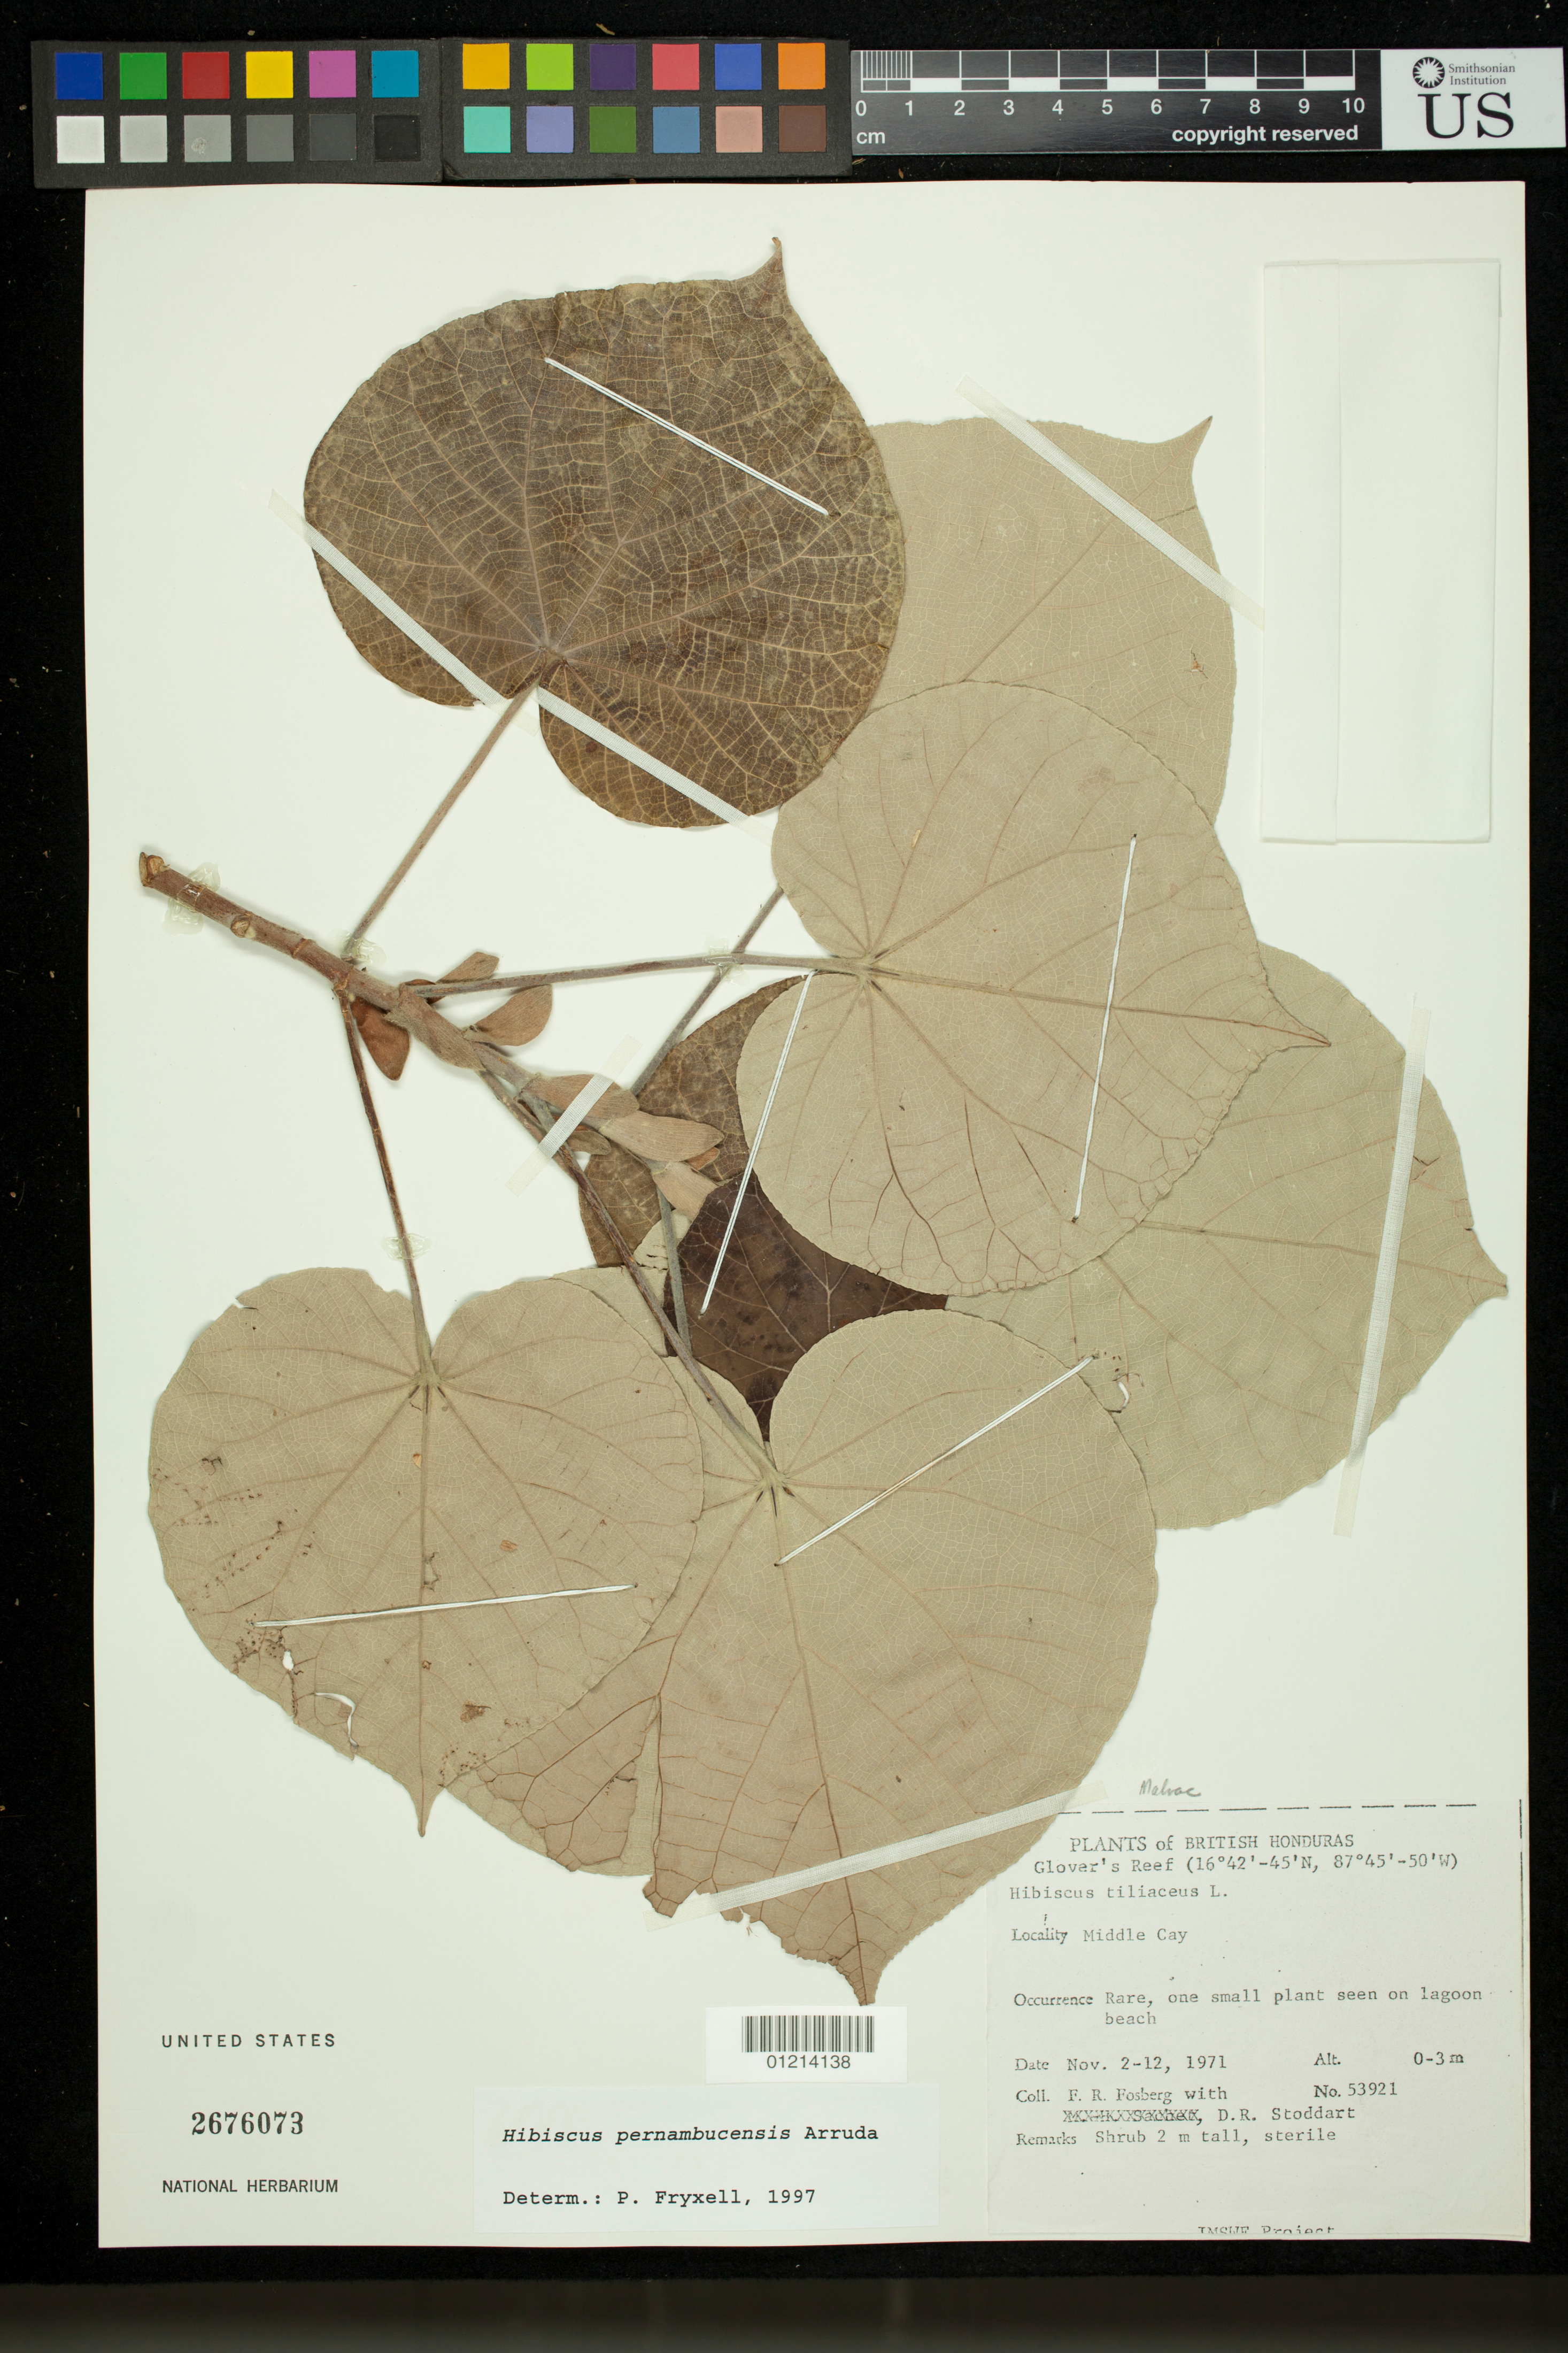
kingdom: Plantae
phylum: Tracheophyta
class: Magnoliopsida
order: Malvales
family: Malvaceae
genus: Talipariti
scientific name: Talipariti tiliaceum var. pernambucense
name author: (Arruda) Fryxell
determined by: Dorr, Laurence J., Curator (BOT), Smithsonian Institution - National Museum of Natural History (UNITED STATES)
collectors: F. R. Fosberg & D. R. Stoddart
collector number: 53921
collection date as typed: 02 Nov 1971 to 12 Nov 1971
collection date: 1971-11-02/1971-11-12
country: Belize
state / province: Stann Creek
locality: Glover's Reef, Middle Cay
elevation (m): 0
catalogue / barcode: US 2676073